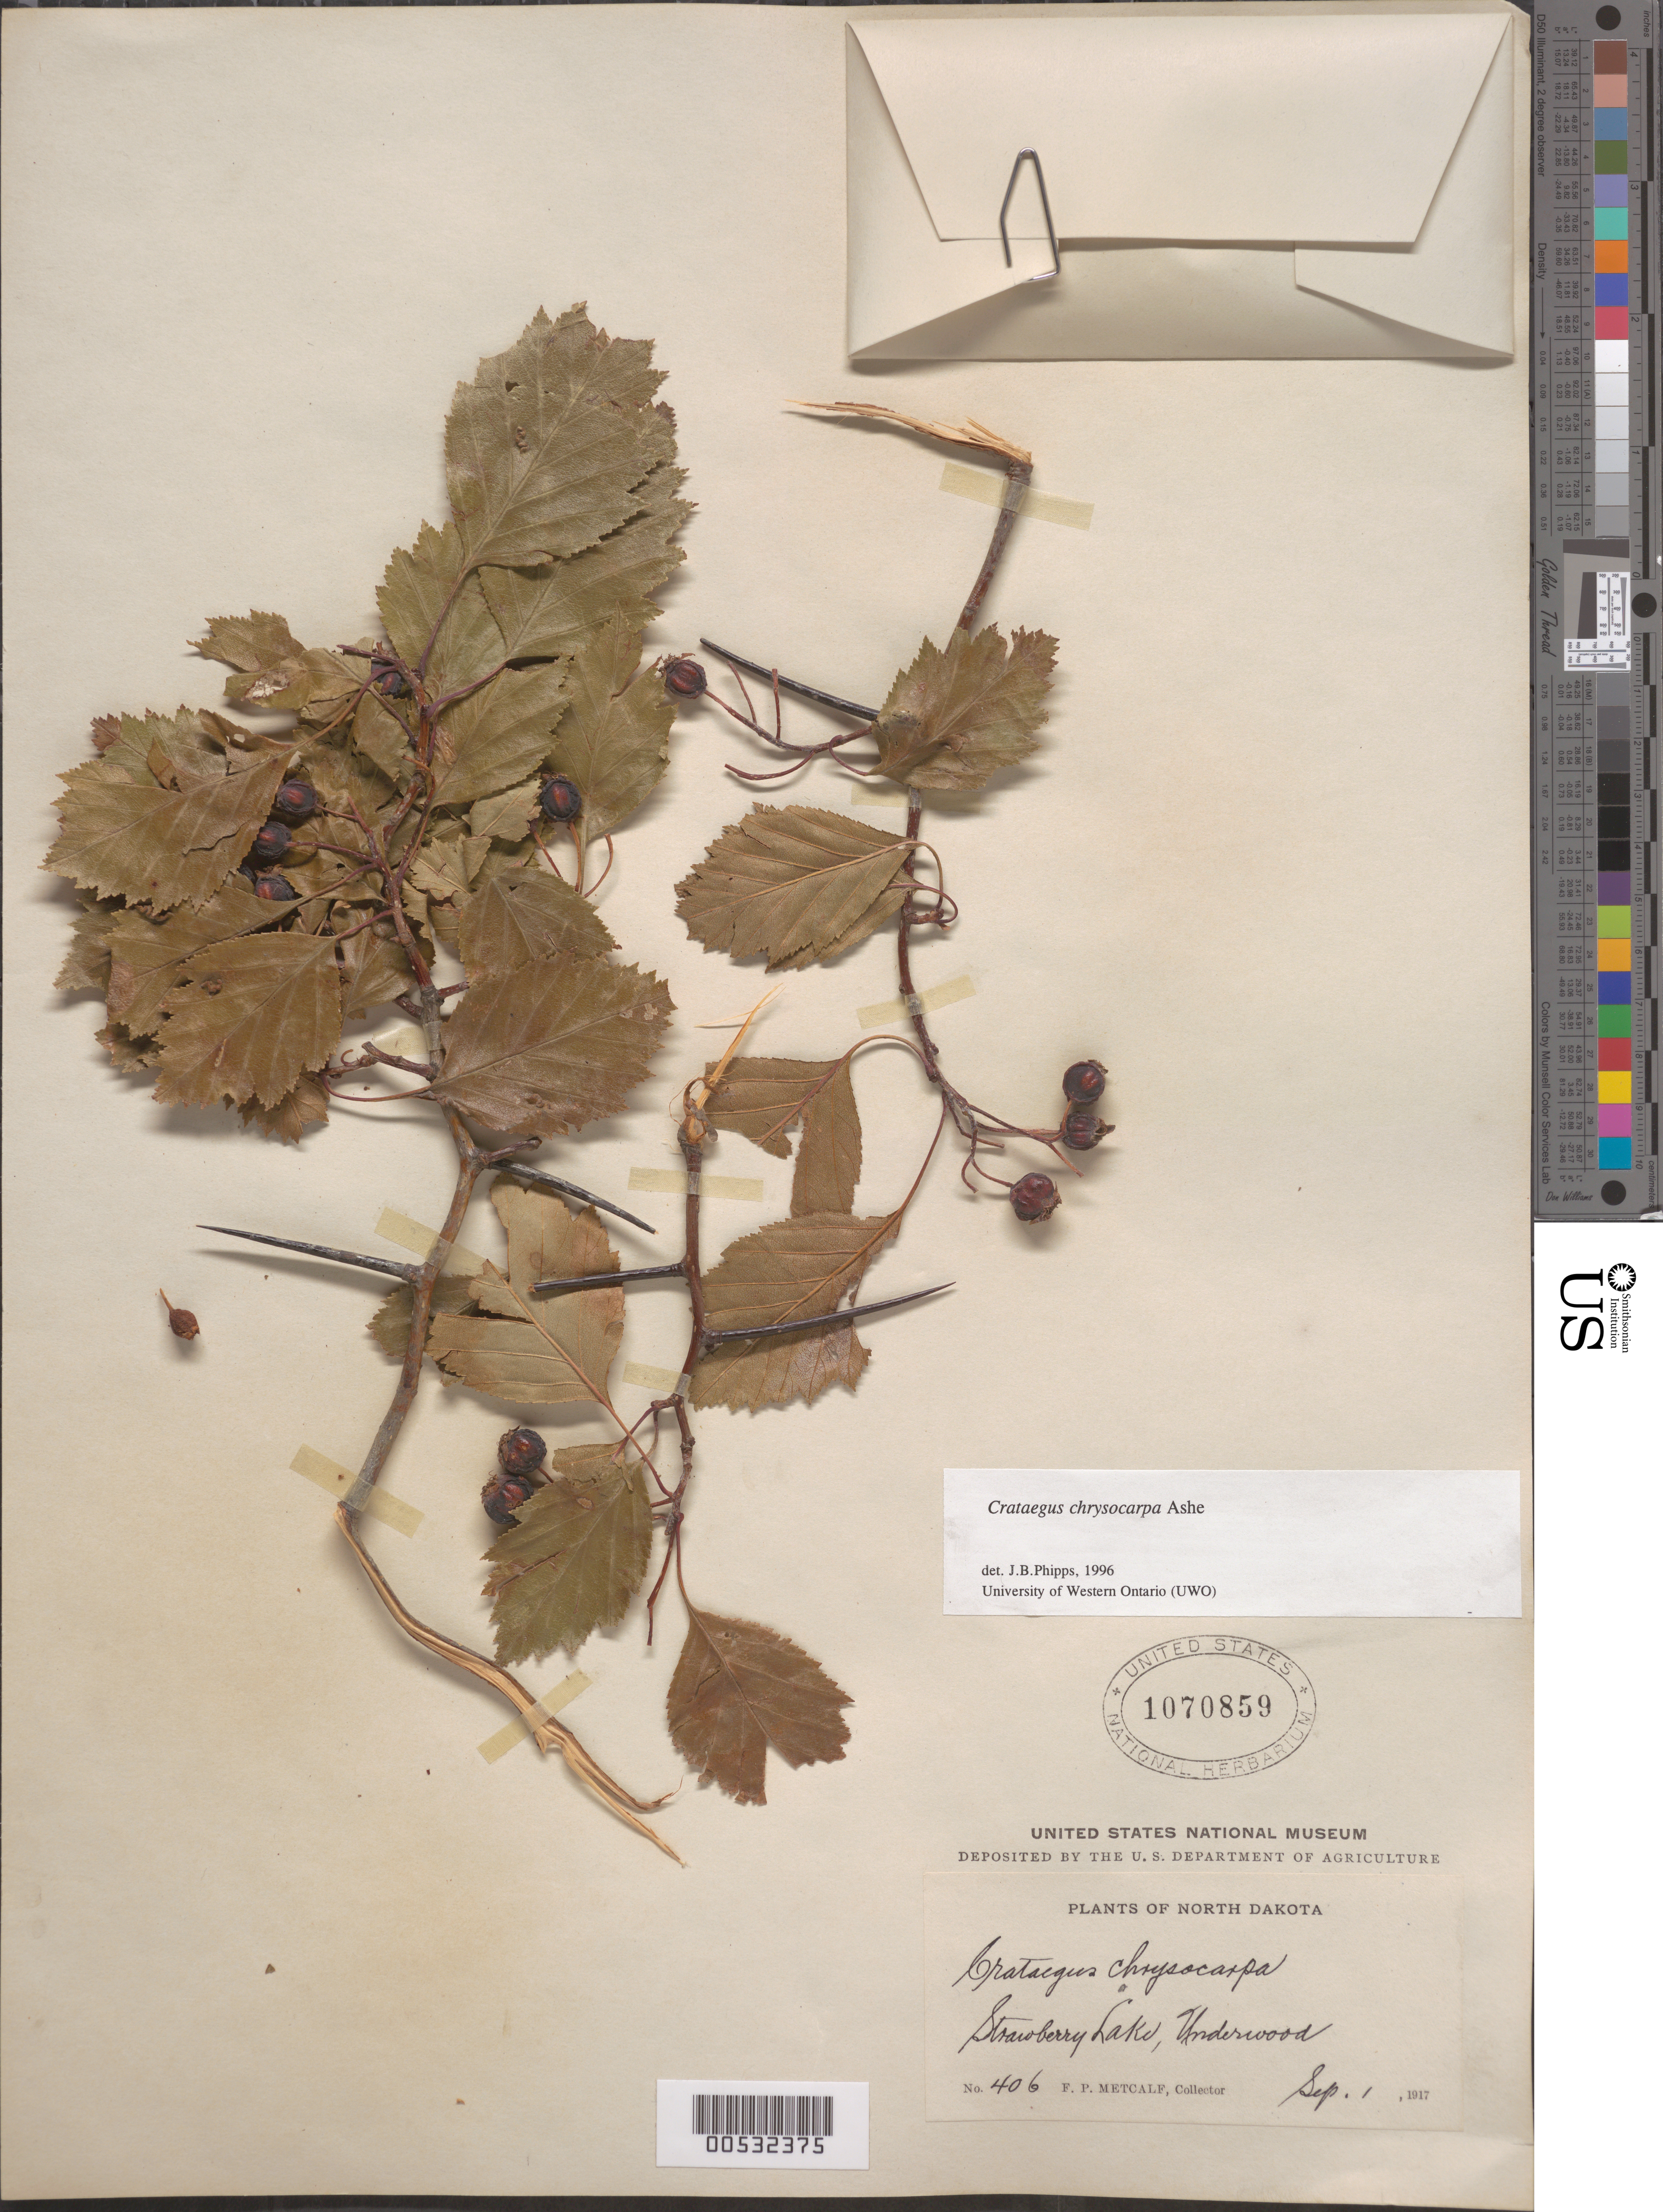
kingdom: Plantae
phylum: Tracheophyta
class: Magnoliopsida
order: Rosales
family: Rosaceae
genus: Crataegus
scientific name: Crataegus chrysocarpa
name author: Ashe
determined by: Phipps, James B., (UWO), University of Western Ontario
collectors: F. P. Metcalf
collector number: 406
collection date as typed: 01 Sep 1917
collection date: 1917-09-01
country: United States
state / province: North Dakota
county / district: McLean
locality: Strawberry Lake, Underwood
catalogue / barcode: US 1070859